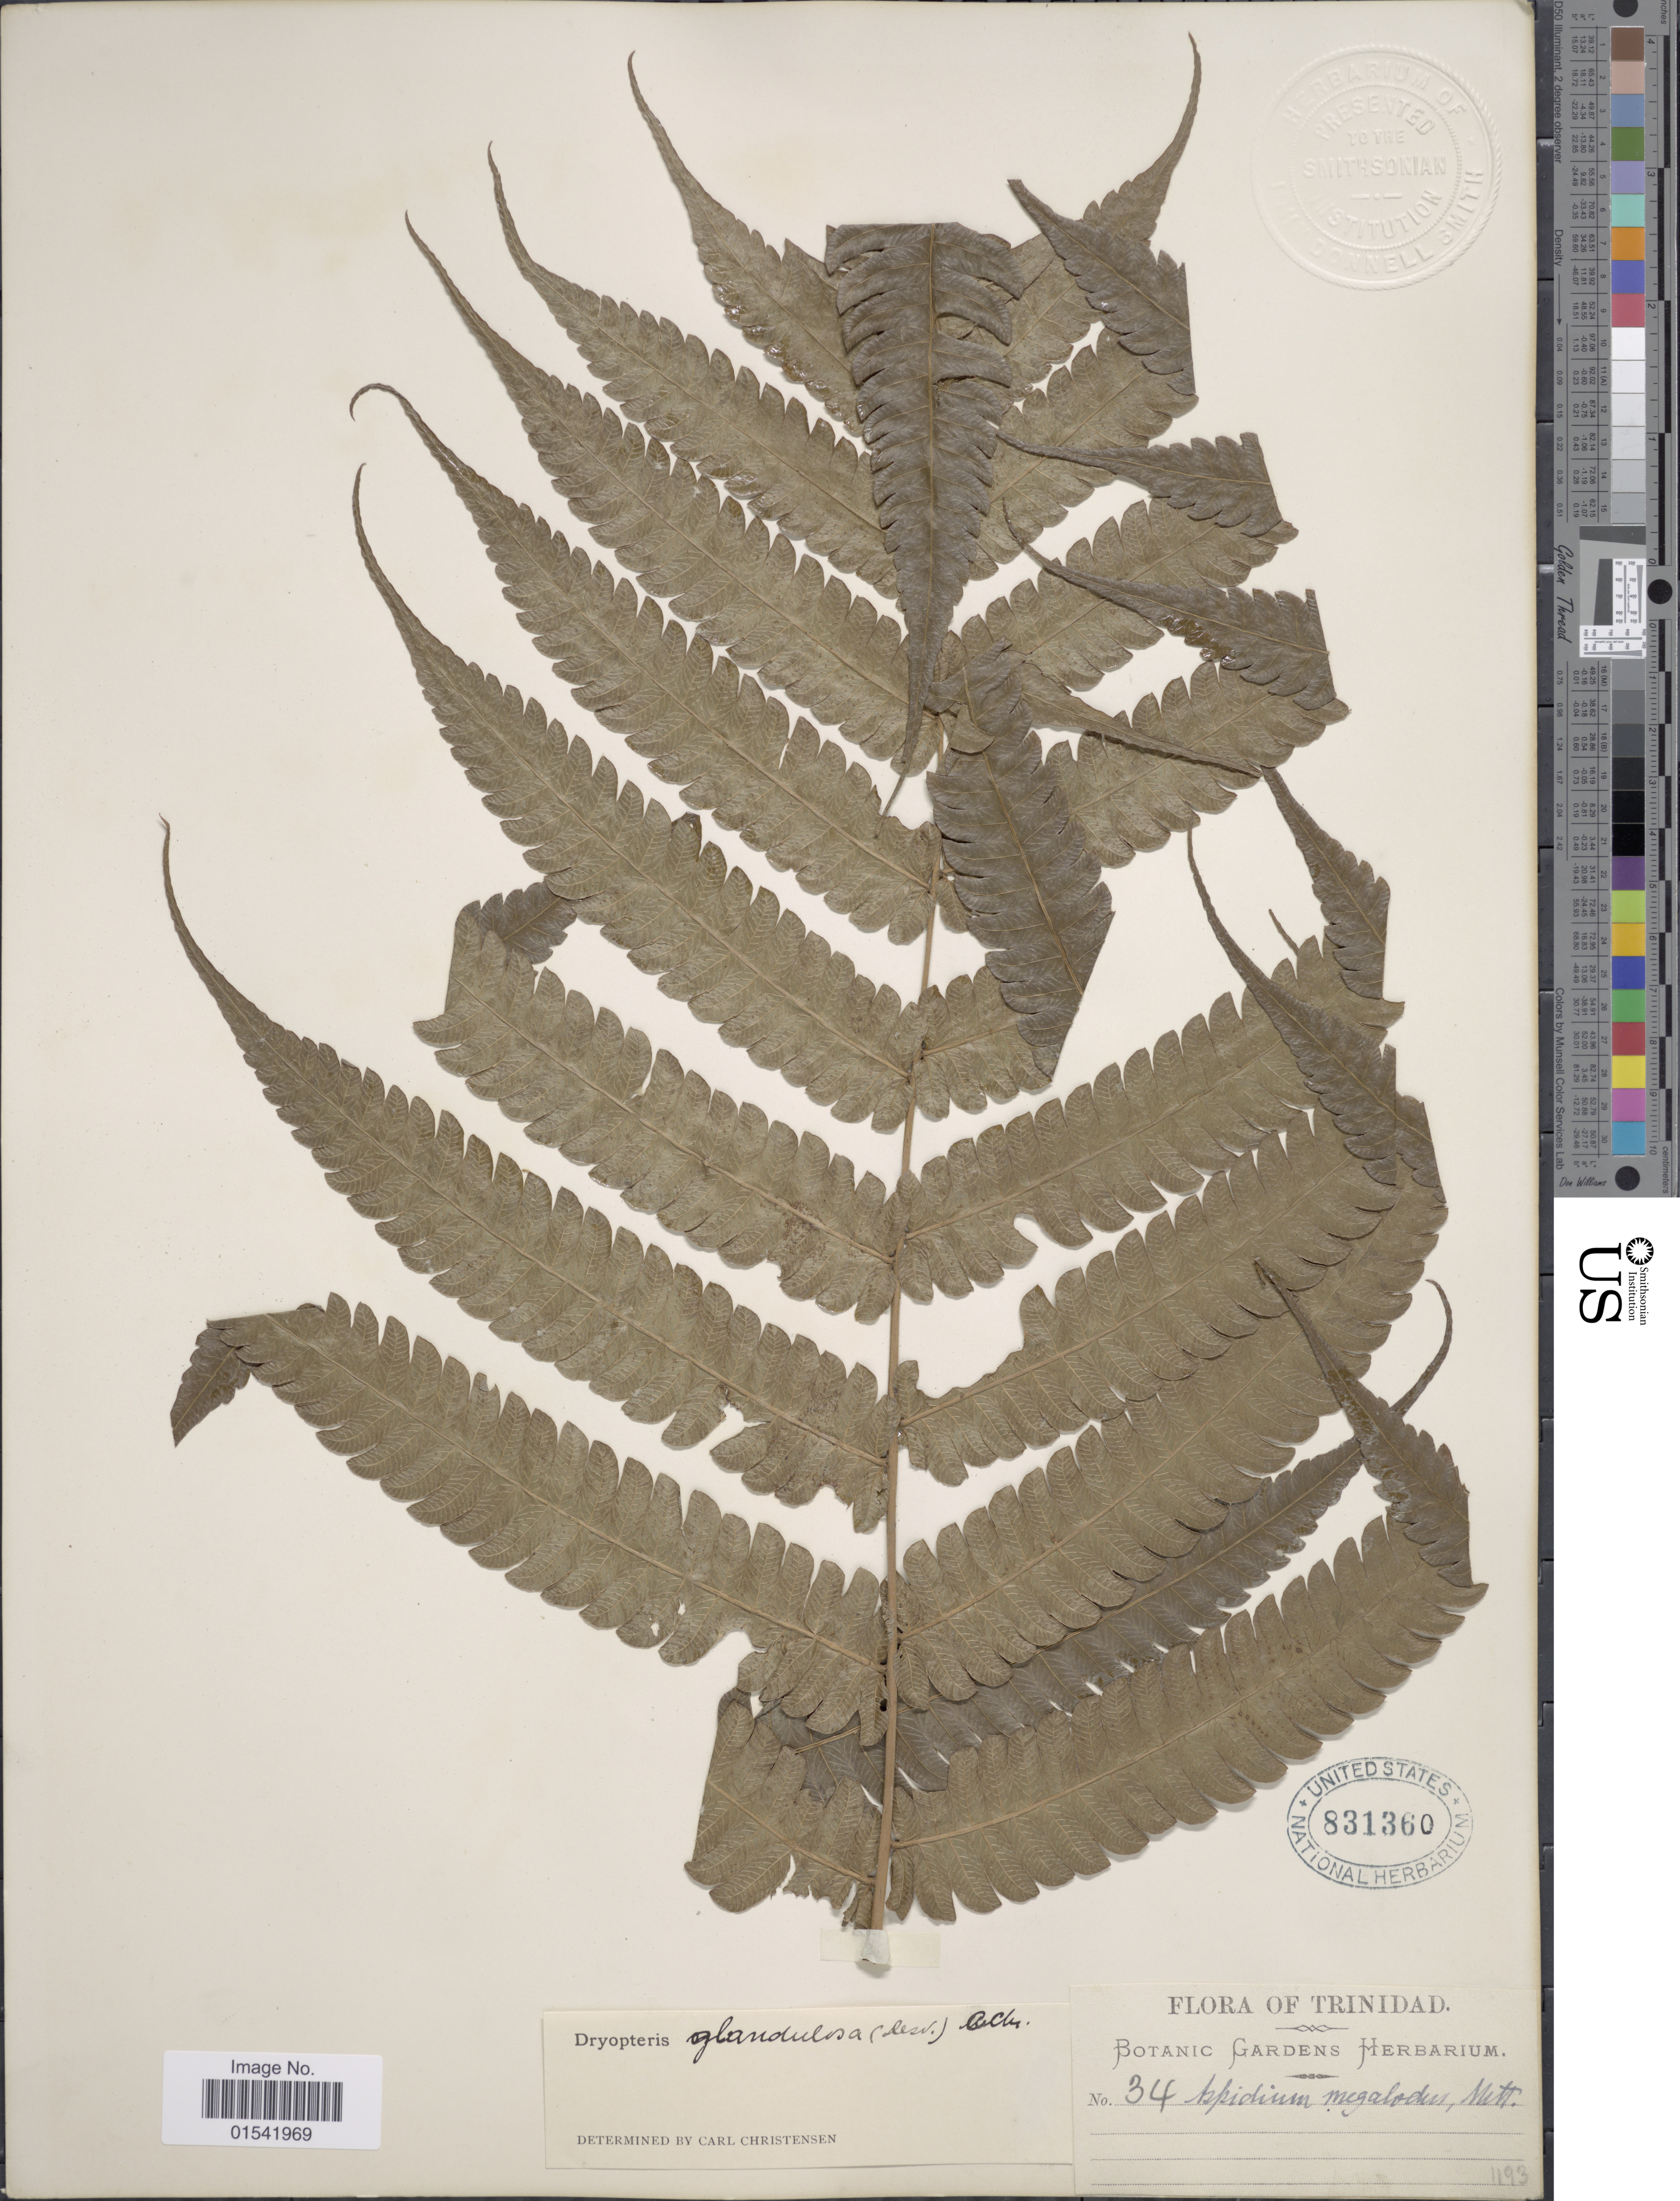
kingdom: Plantae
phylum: Tracheophyta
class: Polypodiopsida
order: Polypodiales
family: Thelypteridaceae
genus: Steiropteris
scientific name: Steiropteris glandulosa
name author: (Hook. f.) Pic. Serm.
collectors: ex herb. Bot. Gard.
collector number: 34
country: Trinidad and Tobago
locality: Trinidad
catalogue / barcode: US 831360